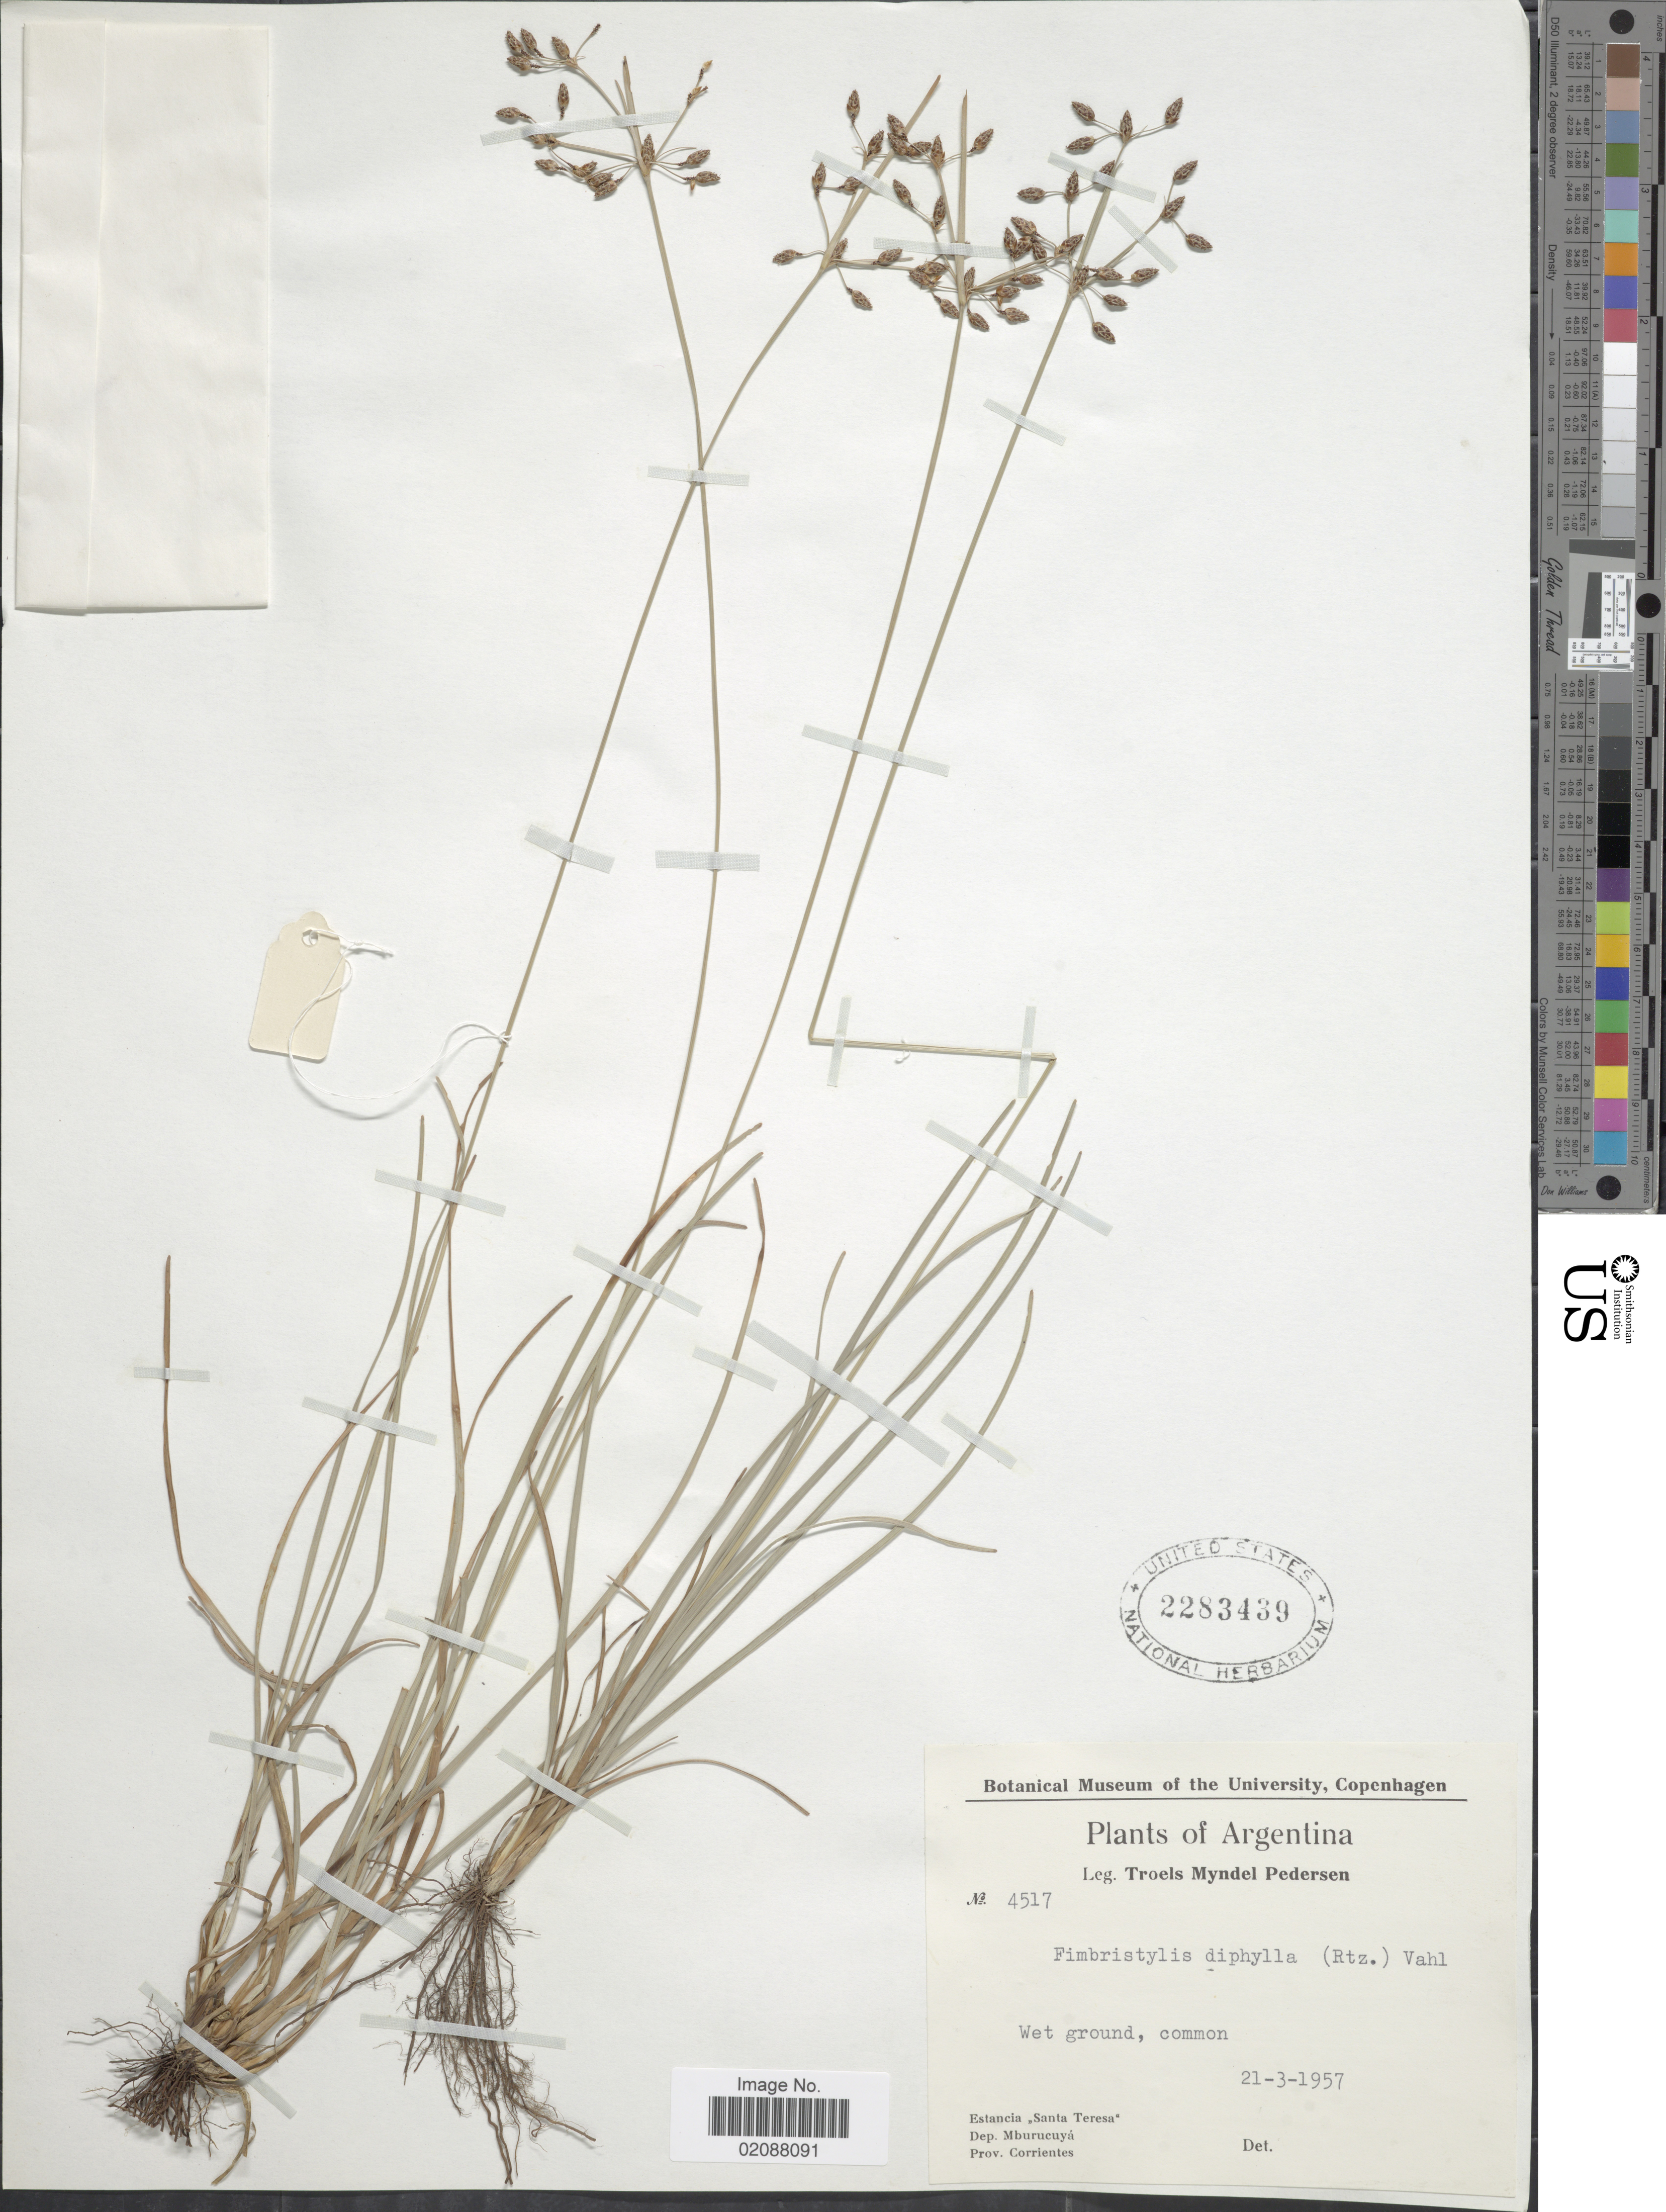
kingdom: Plantae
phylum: Tracheophyta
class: Liliopsida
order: Poales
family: Cyperaceae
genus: Fimbristylis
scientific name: Fimbristylis annua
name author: (All.) Roem. & Schult.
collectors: T. Pederson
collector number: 4517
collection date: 1957-03-21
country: Argentina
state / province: Corrientes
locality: Wet ground, estancia Santa Teresa, Dep. Mburucuya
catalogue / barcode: US 2283439